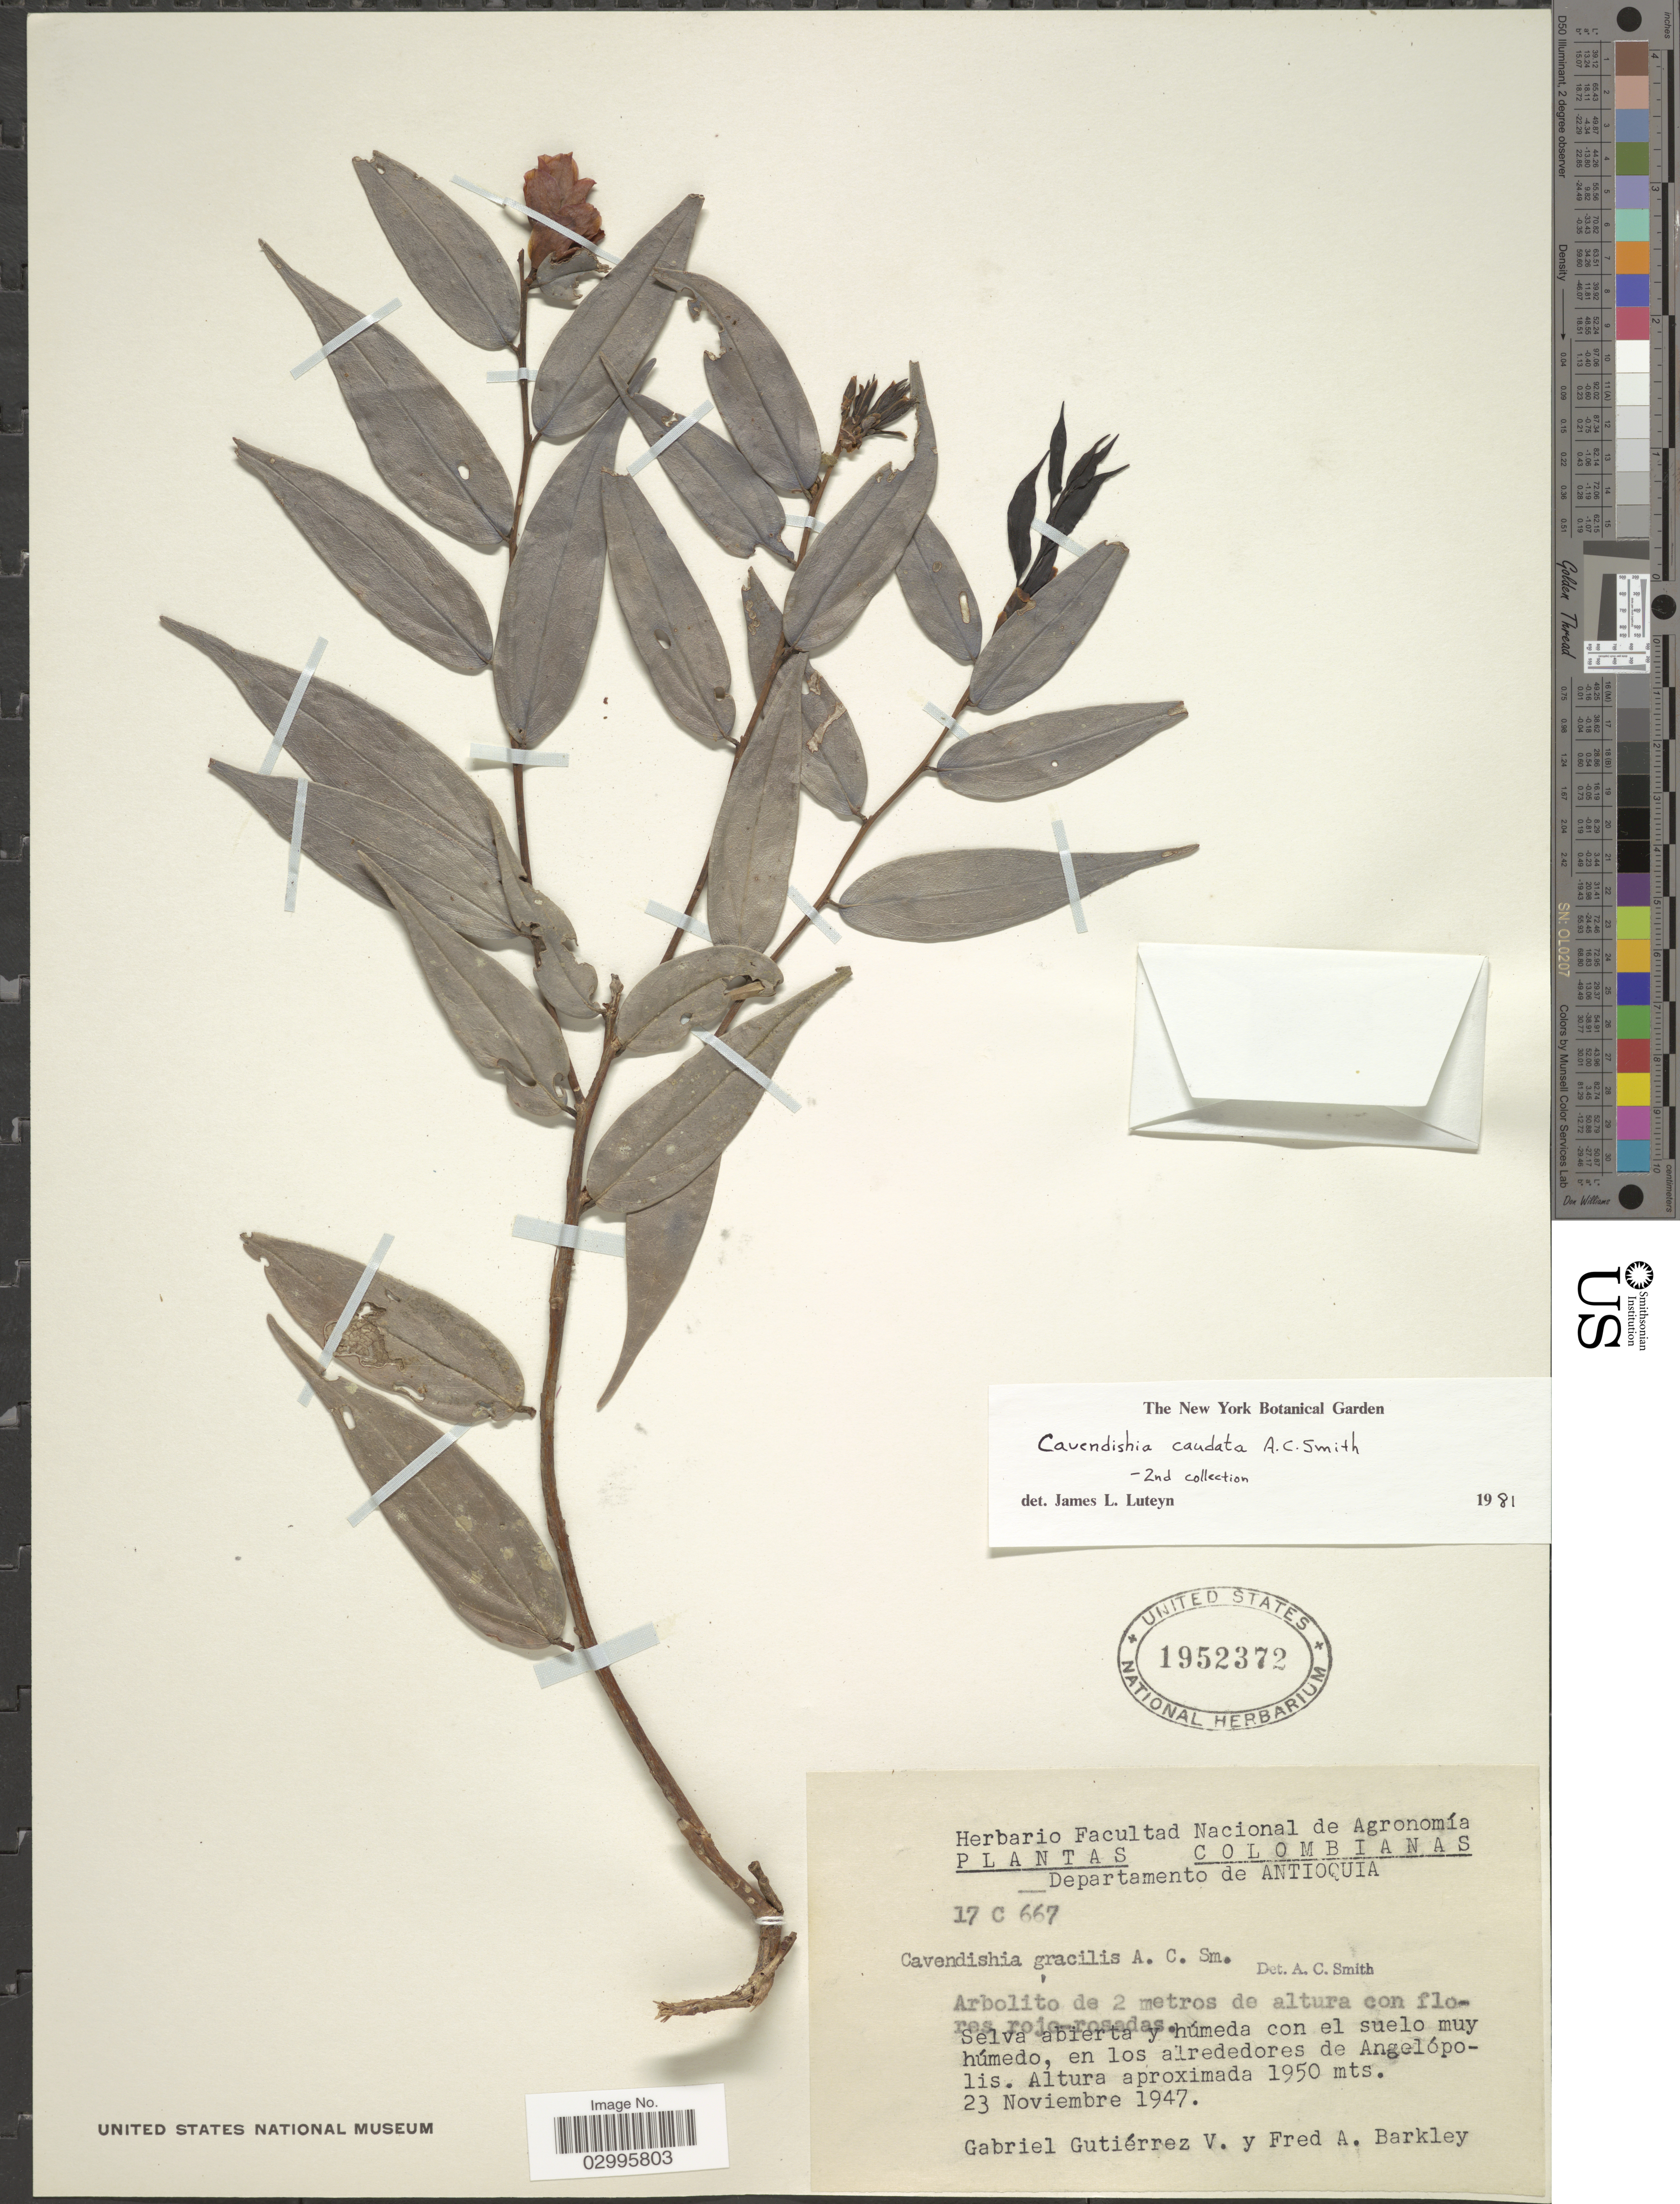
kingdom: Plantae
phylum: Tracheophyta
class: Magnoliopsida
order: Ericales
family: Ericaceae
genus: Cavendishia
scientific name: Cavendishia caudata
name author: A.C. Sm.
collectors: G. Gutiérrez V. & F. A. Barkley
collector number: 17C667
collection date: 1947-11-23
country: Colombia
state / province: Antioquia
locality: Departamento de Antioquia, en los alrededores de Angelópolis.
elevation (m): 1950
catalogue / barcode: US 1952372